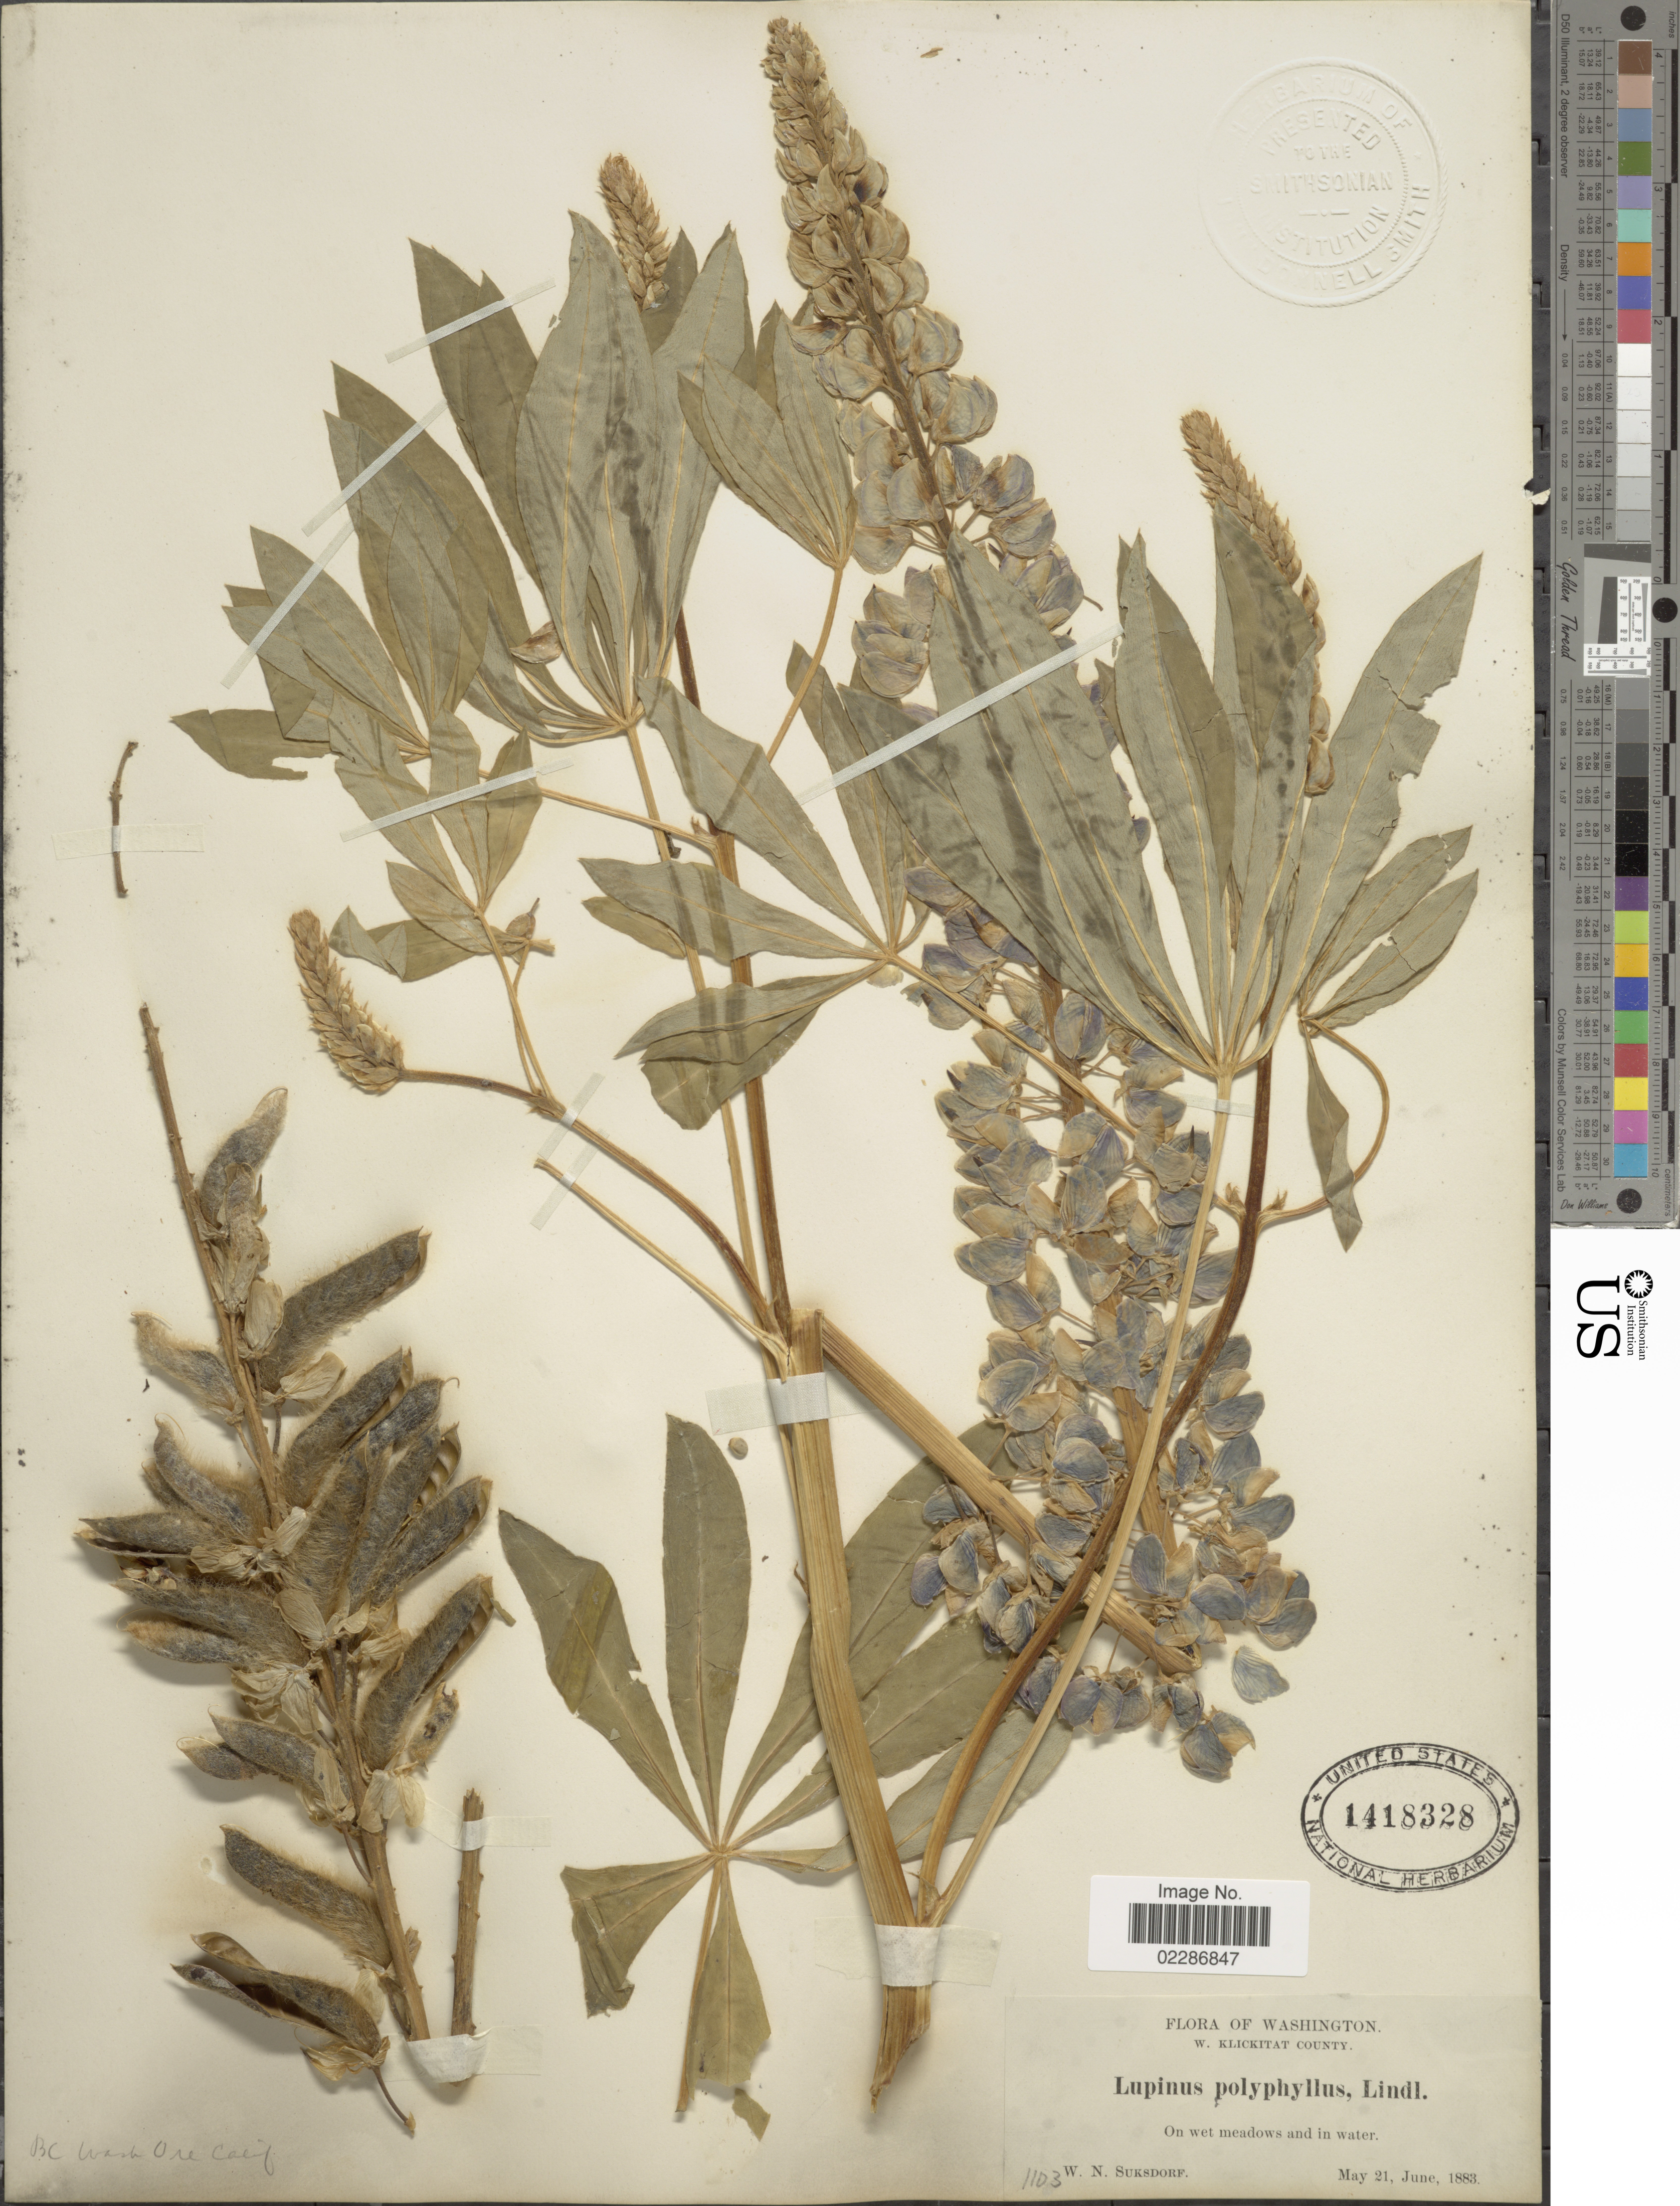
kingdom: Plantae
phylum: Tracheophyta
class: Magnoliopsida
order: Fabales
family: Fabaceae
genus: Lupinus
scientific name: Lupinus polyphyllus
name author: Lindl.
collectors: W. N. Suksdorf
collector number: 1103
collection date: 1883-05-21/1883-06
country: United States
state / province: Washington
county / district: Klickitat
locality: W. Klickitat County, On wet meadows and in water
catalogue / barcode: US 1418328